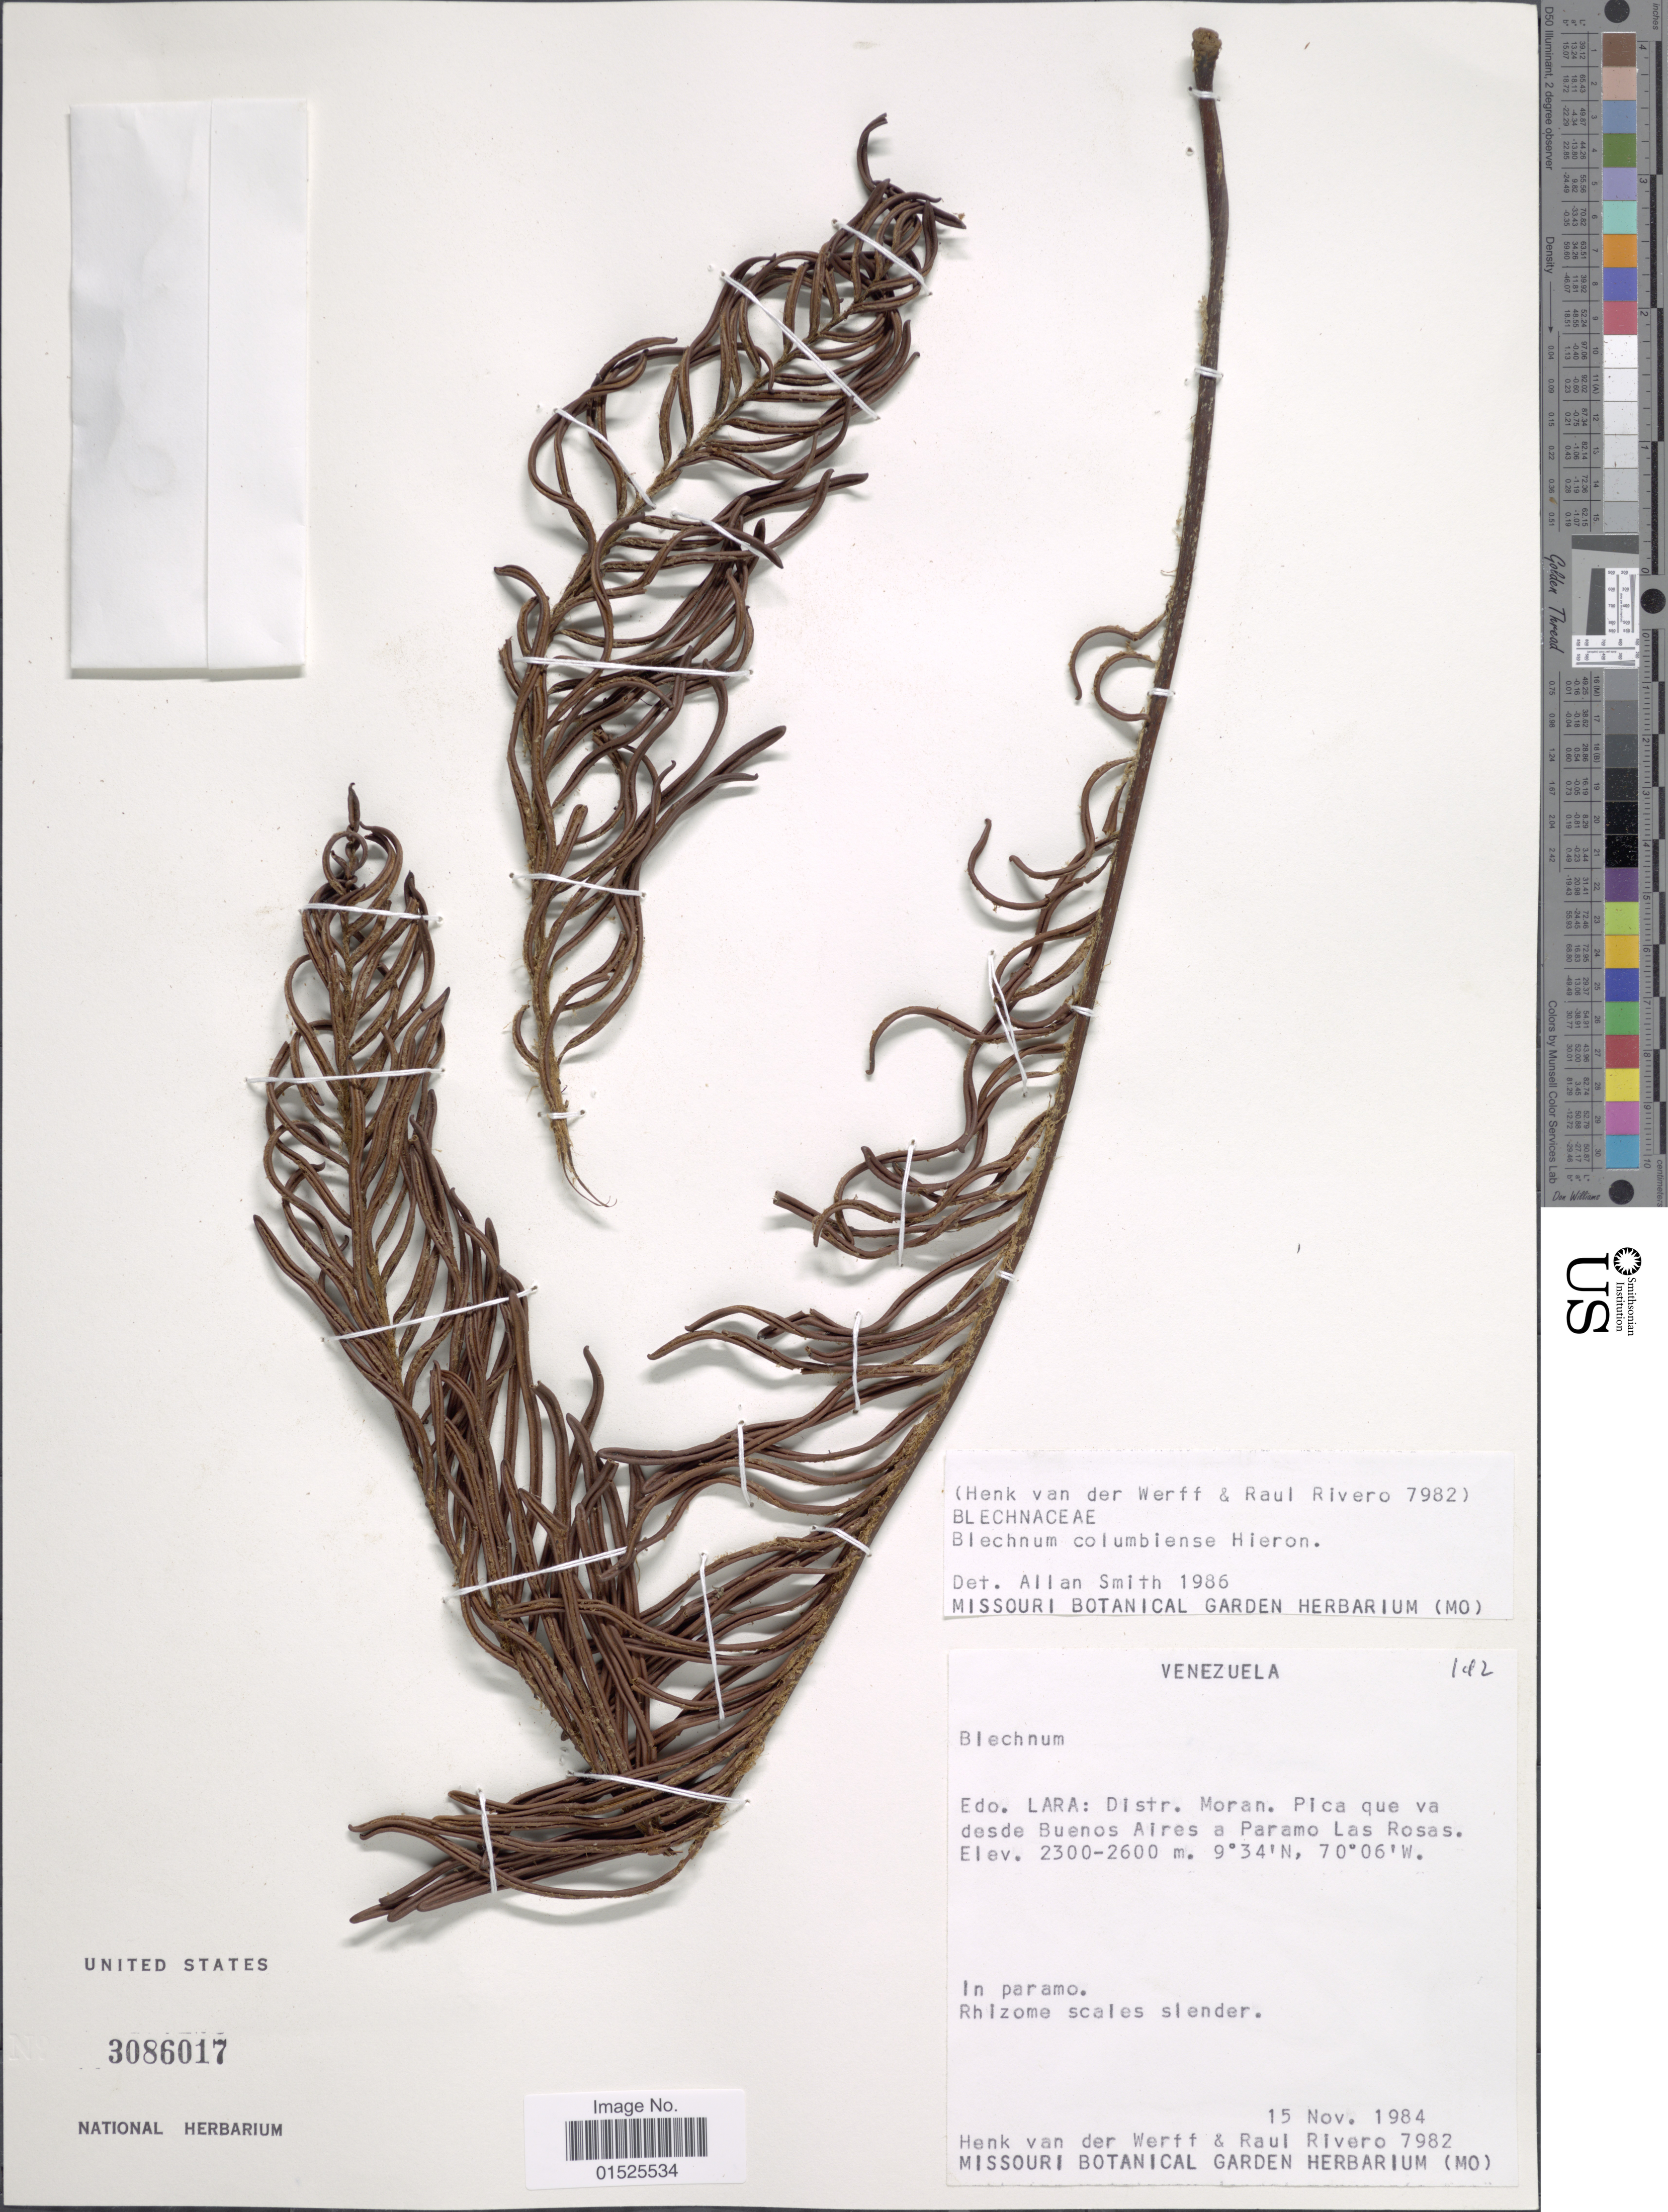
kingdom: Plantae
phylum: Tracheophyta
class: Polypodiopsida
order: Polypodiales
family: Blechnaceae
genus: Blechnum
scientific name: Blechnum columbiense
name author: Hieron.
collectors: H. van der Werff & R. Rivero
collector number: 192*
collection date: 1984-11-15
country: Venezuela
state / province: Lara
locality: Distr. Moran. Pica que van desde Buenos Aires a Paramo Las Rosas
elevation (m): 2300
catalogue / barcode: US 3086017